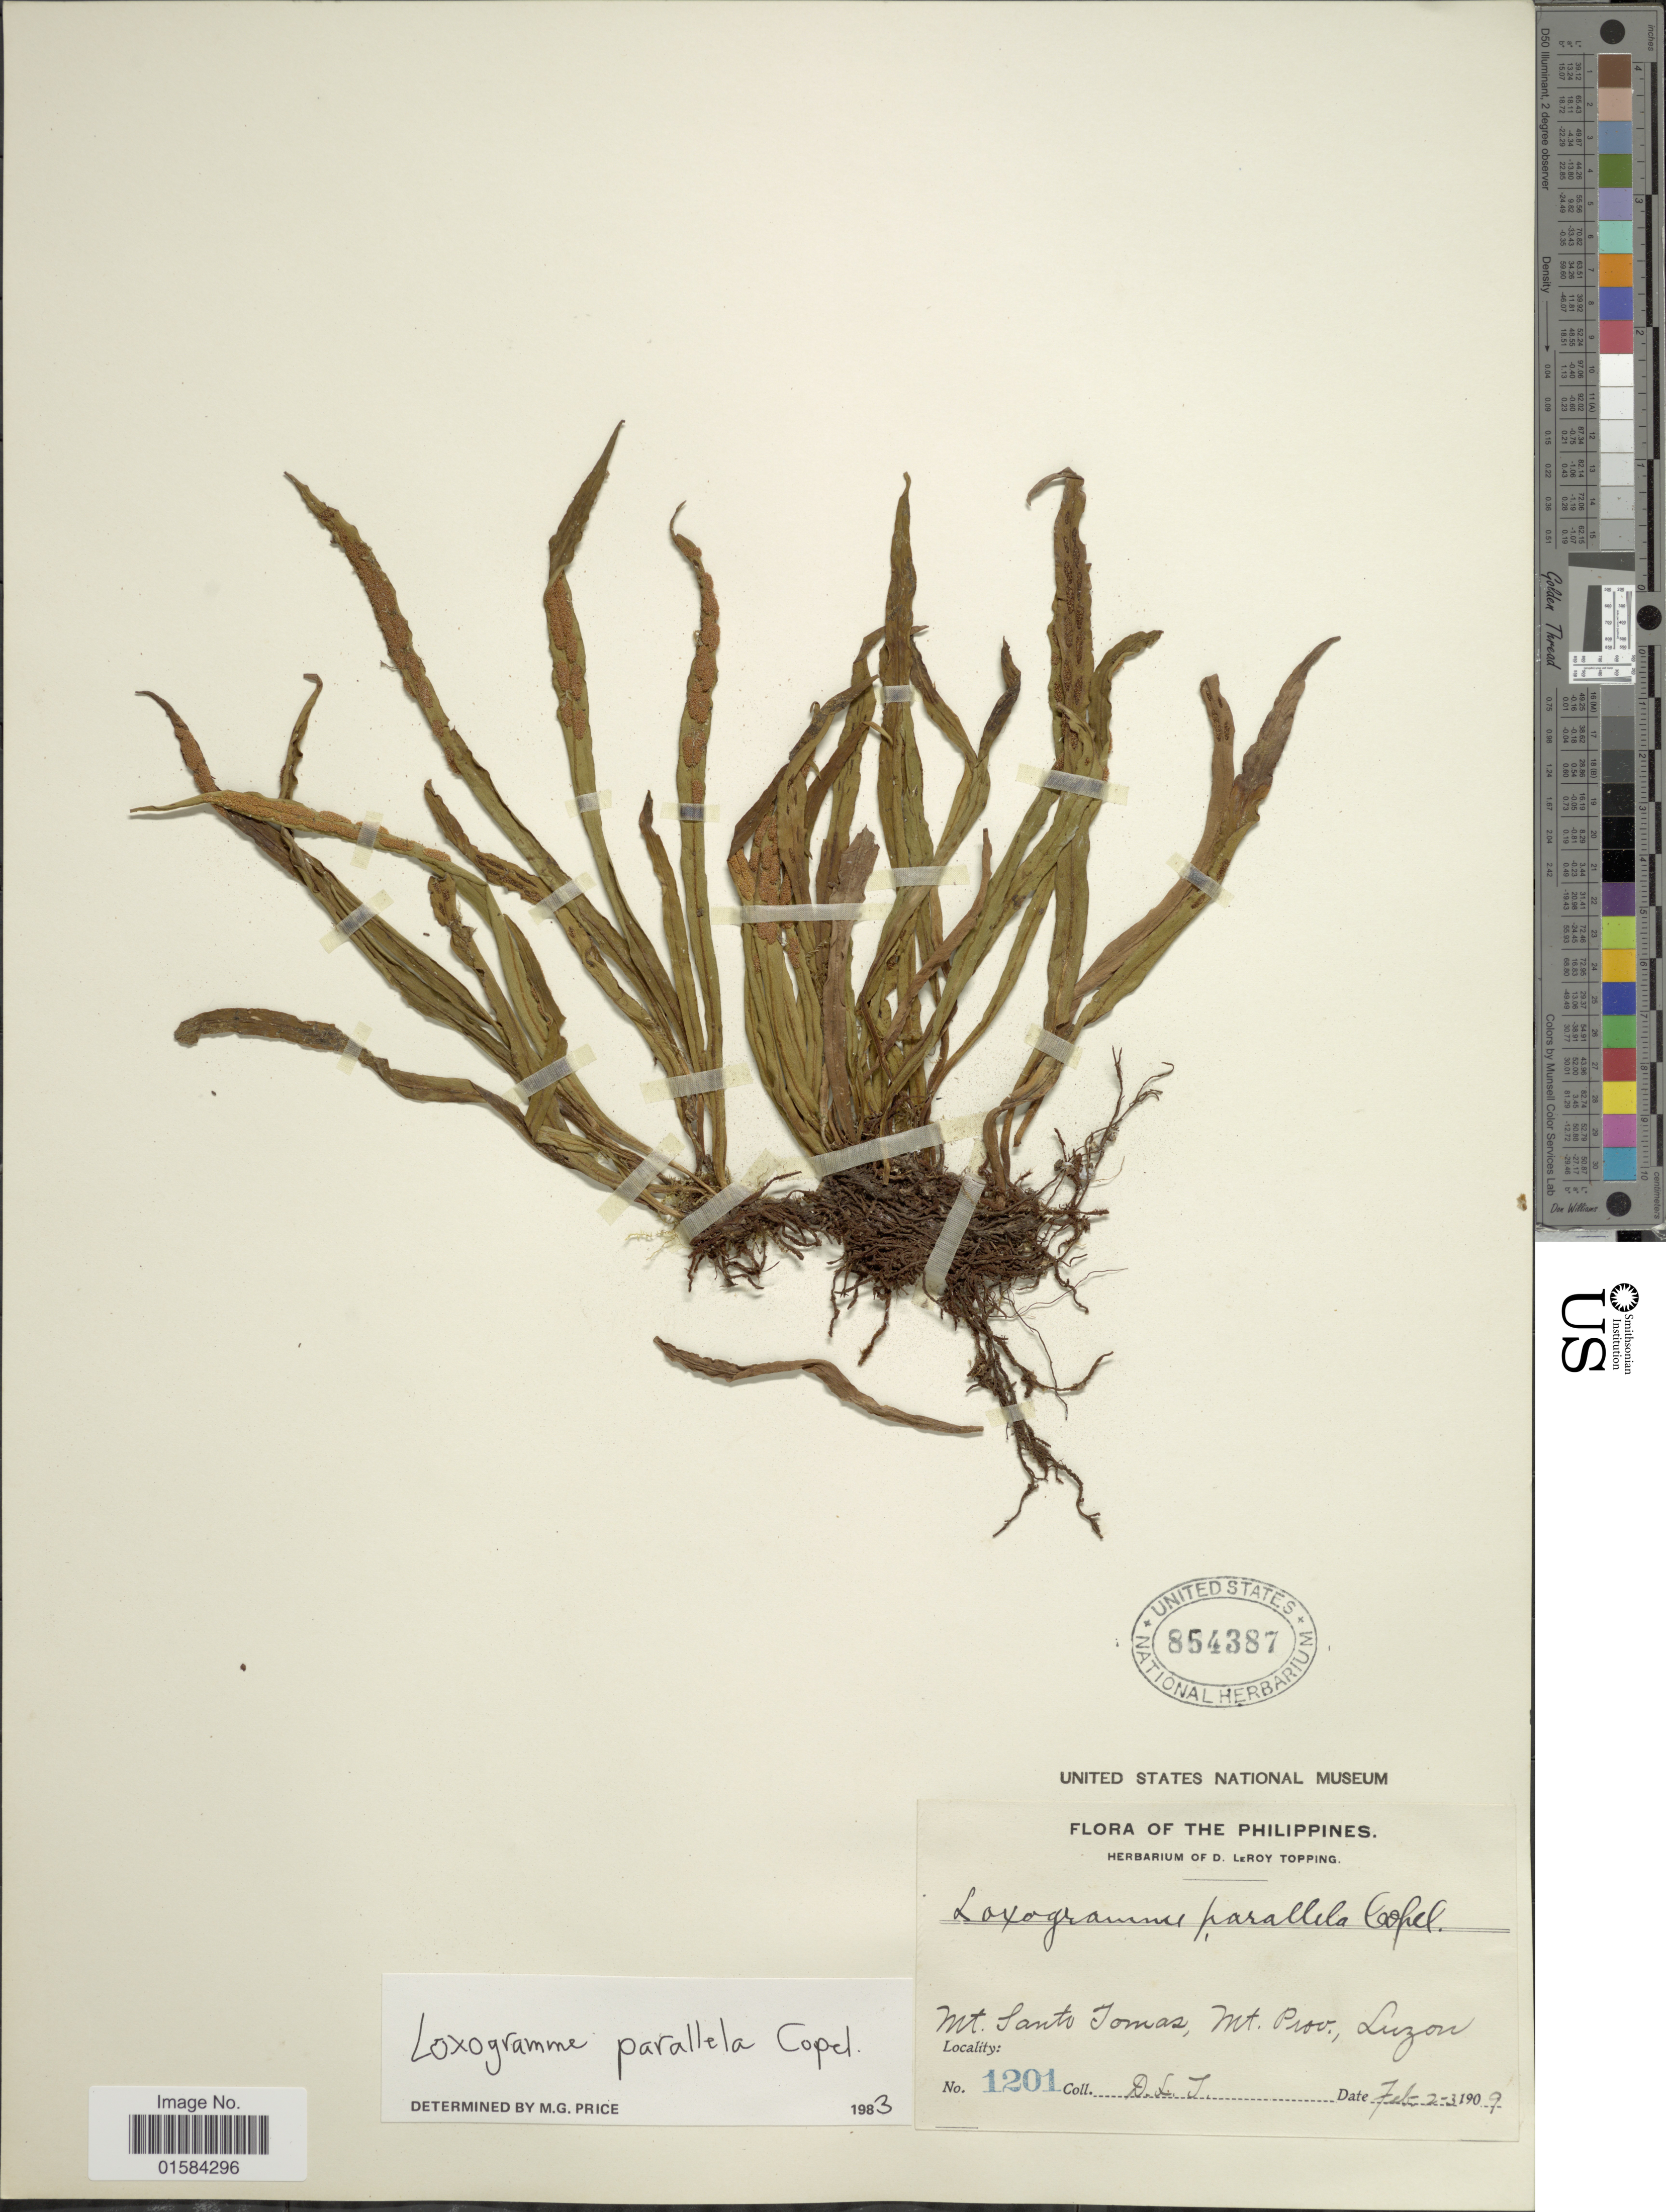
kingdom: Plantae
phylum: Tracheophyta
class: Polypodiopsida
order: Polypodiales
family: Polypodiaceae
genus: Loxogramme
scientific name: Loxogramme parallela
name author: Copel.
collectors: D. L. Topping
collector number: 1201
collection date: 1909-02-02/1909-02-03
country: Philippines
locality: Mt. Santo Tomas, Mt. Prov., Luzon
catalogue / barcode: US 854387